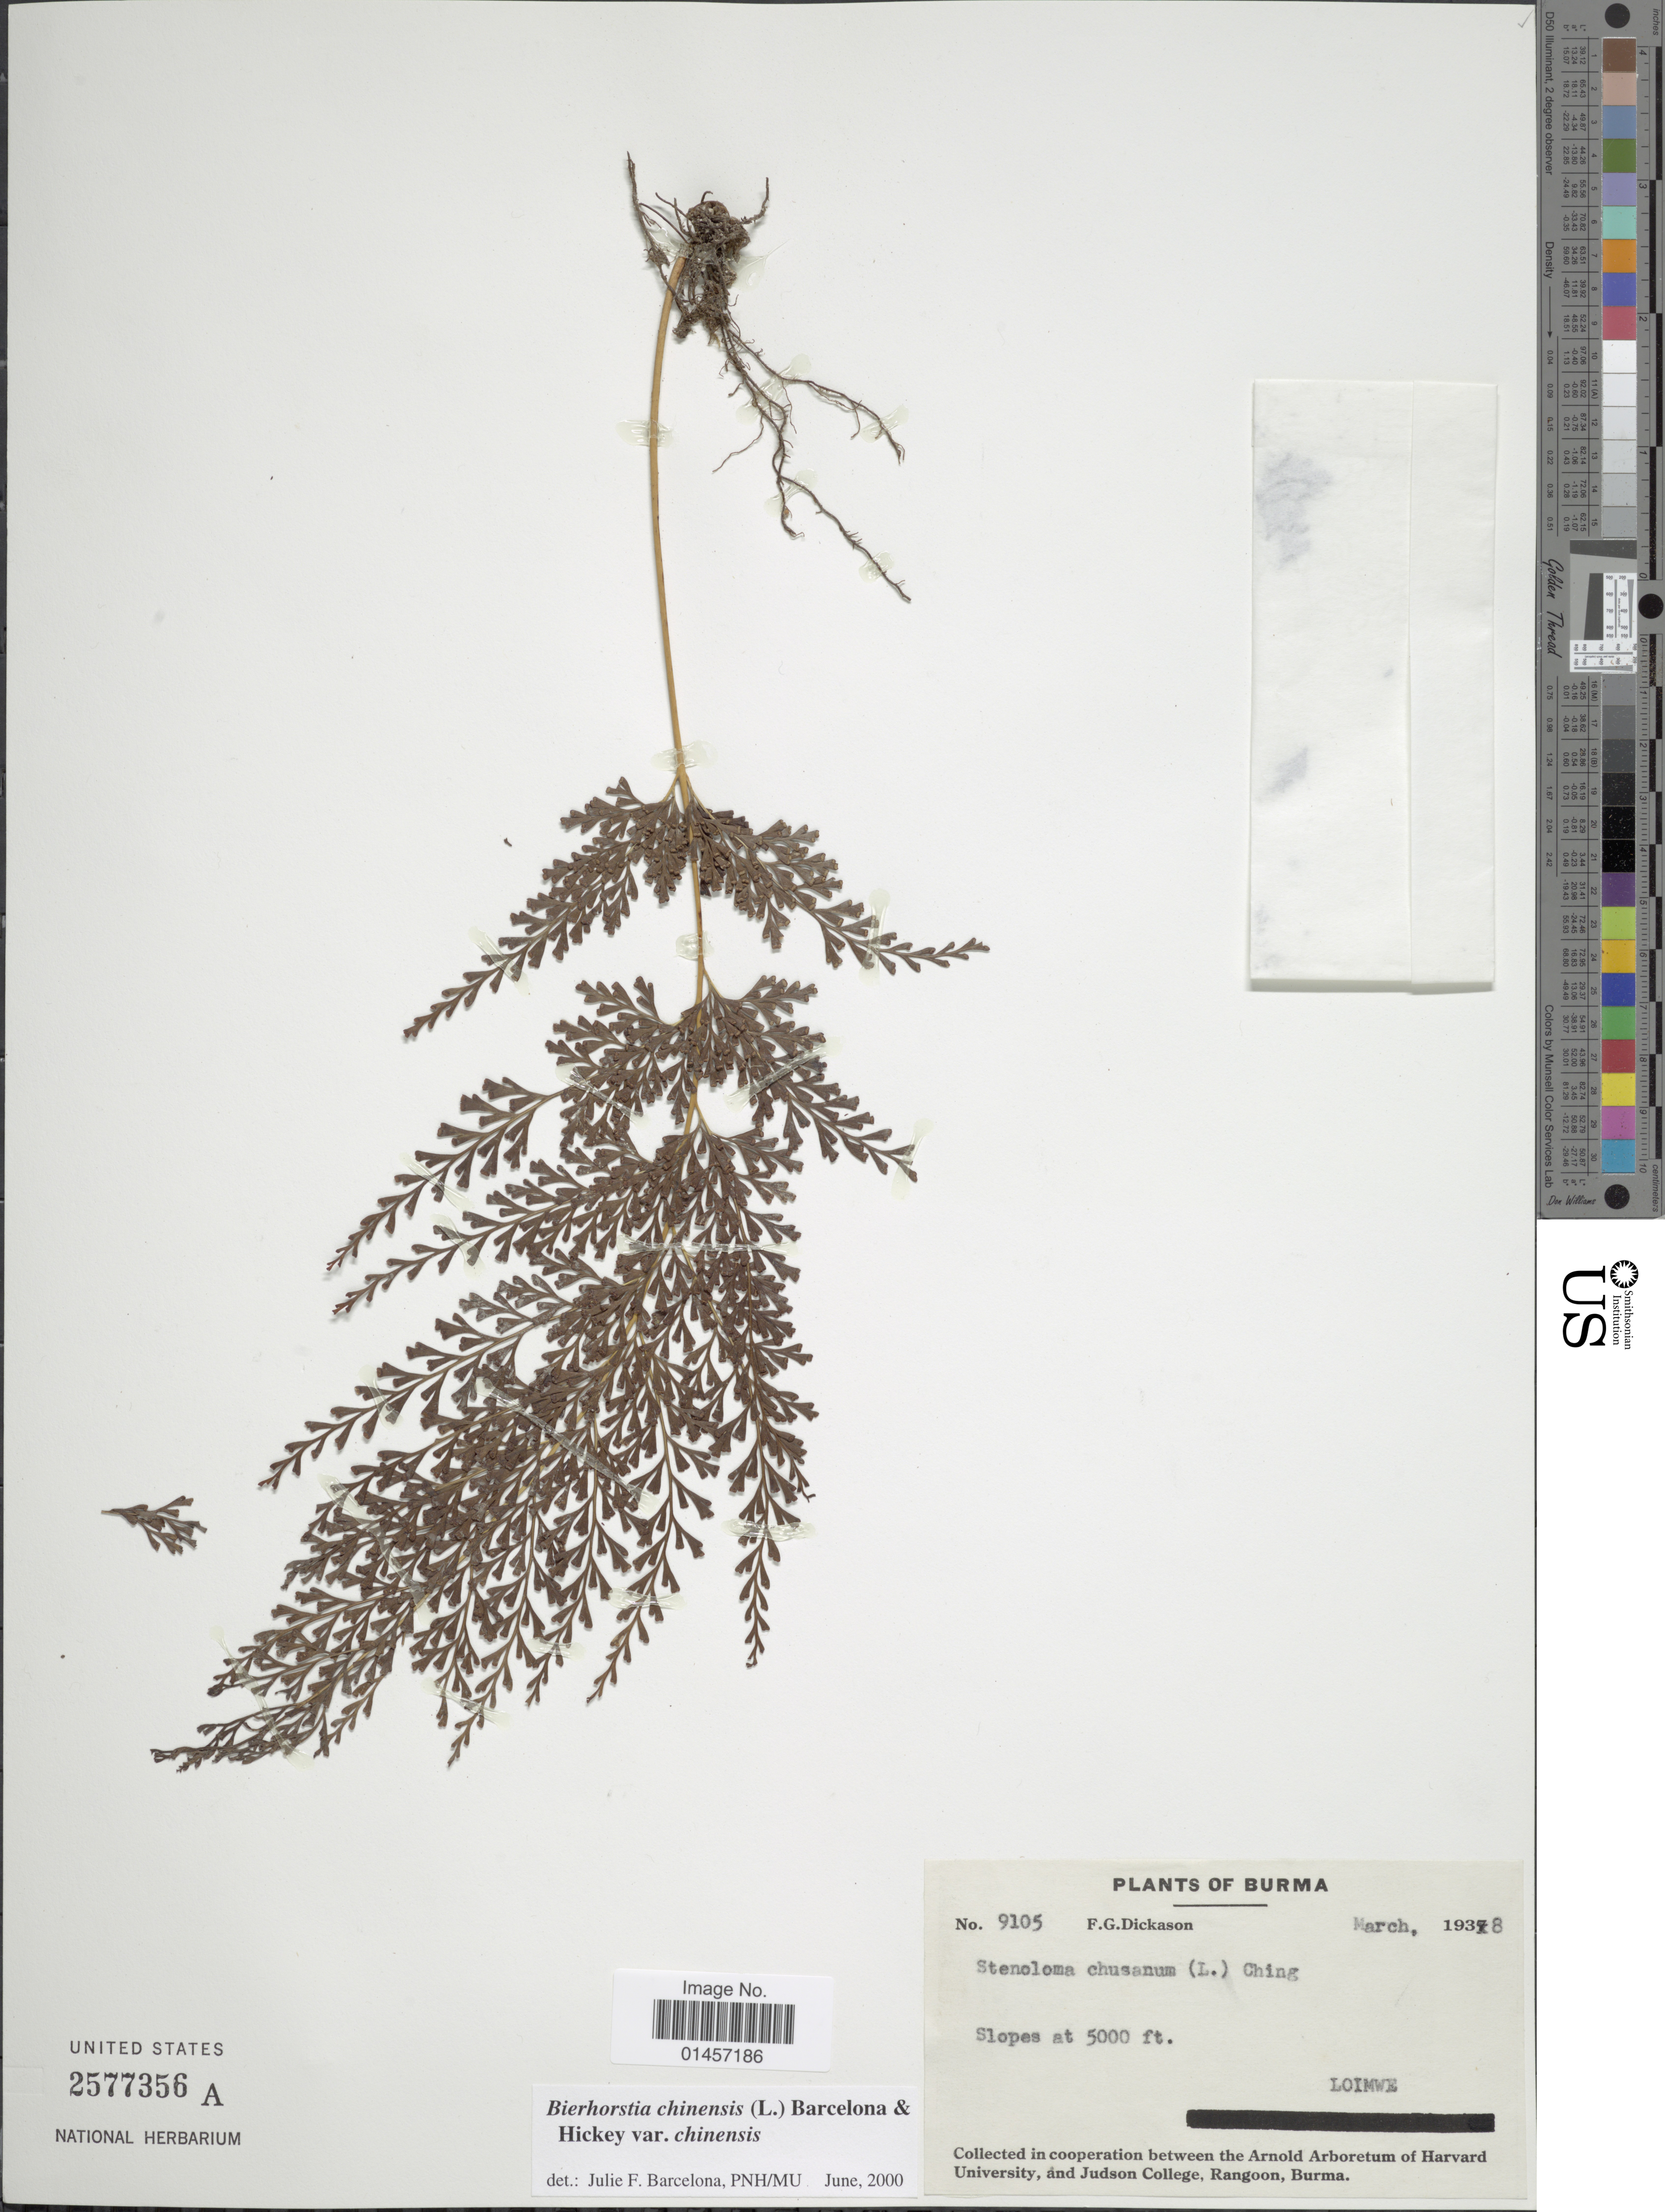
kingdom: Plantae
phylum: Tracheophyta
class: Polypodiopsida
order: Polypodiales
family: Lindsaeaceae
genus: Sphenomeris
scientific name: Sphenomeris chinensis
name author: (L.) Maxon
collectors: F. Dickason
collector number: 9105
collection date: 1938-03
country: Myanmar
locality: Burma, Loimwe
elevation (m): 1524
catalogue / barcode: US 2577356A